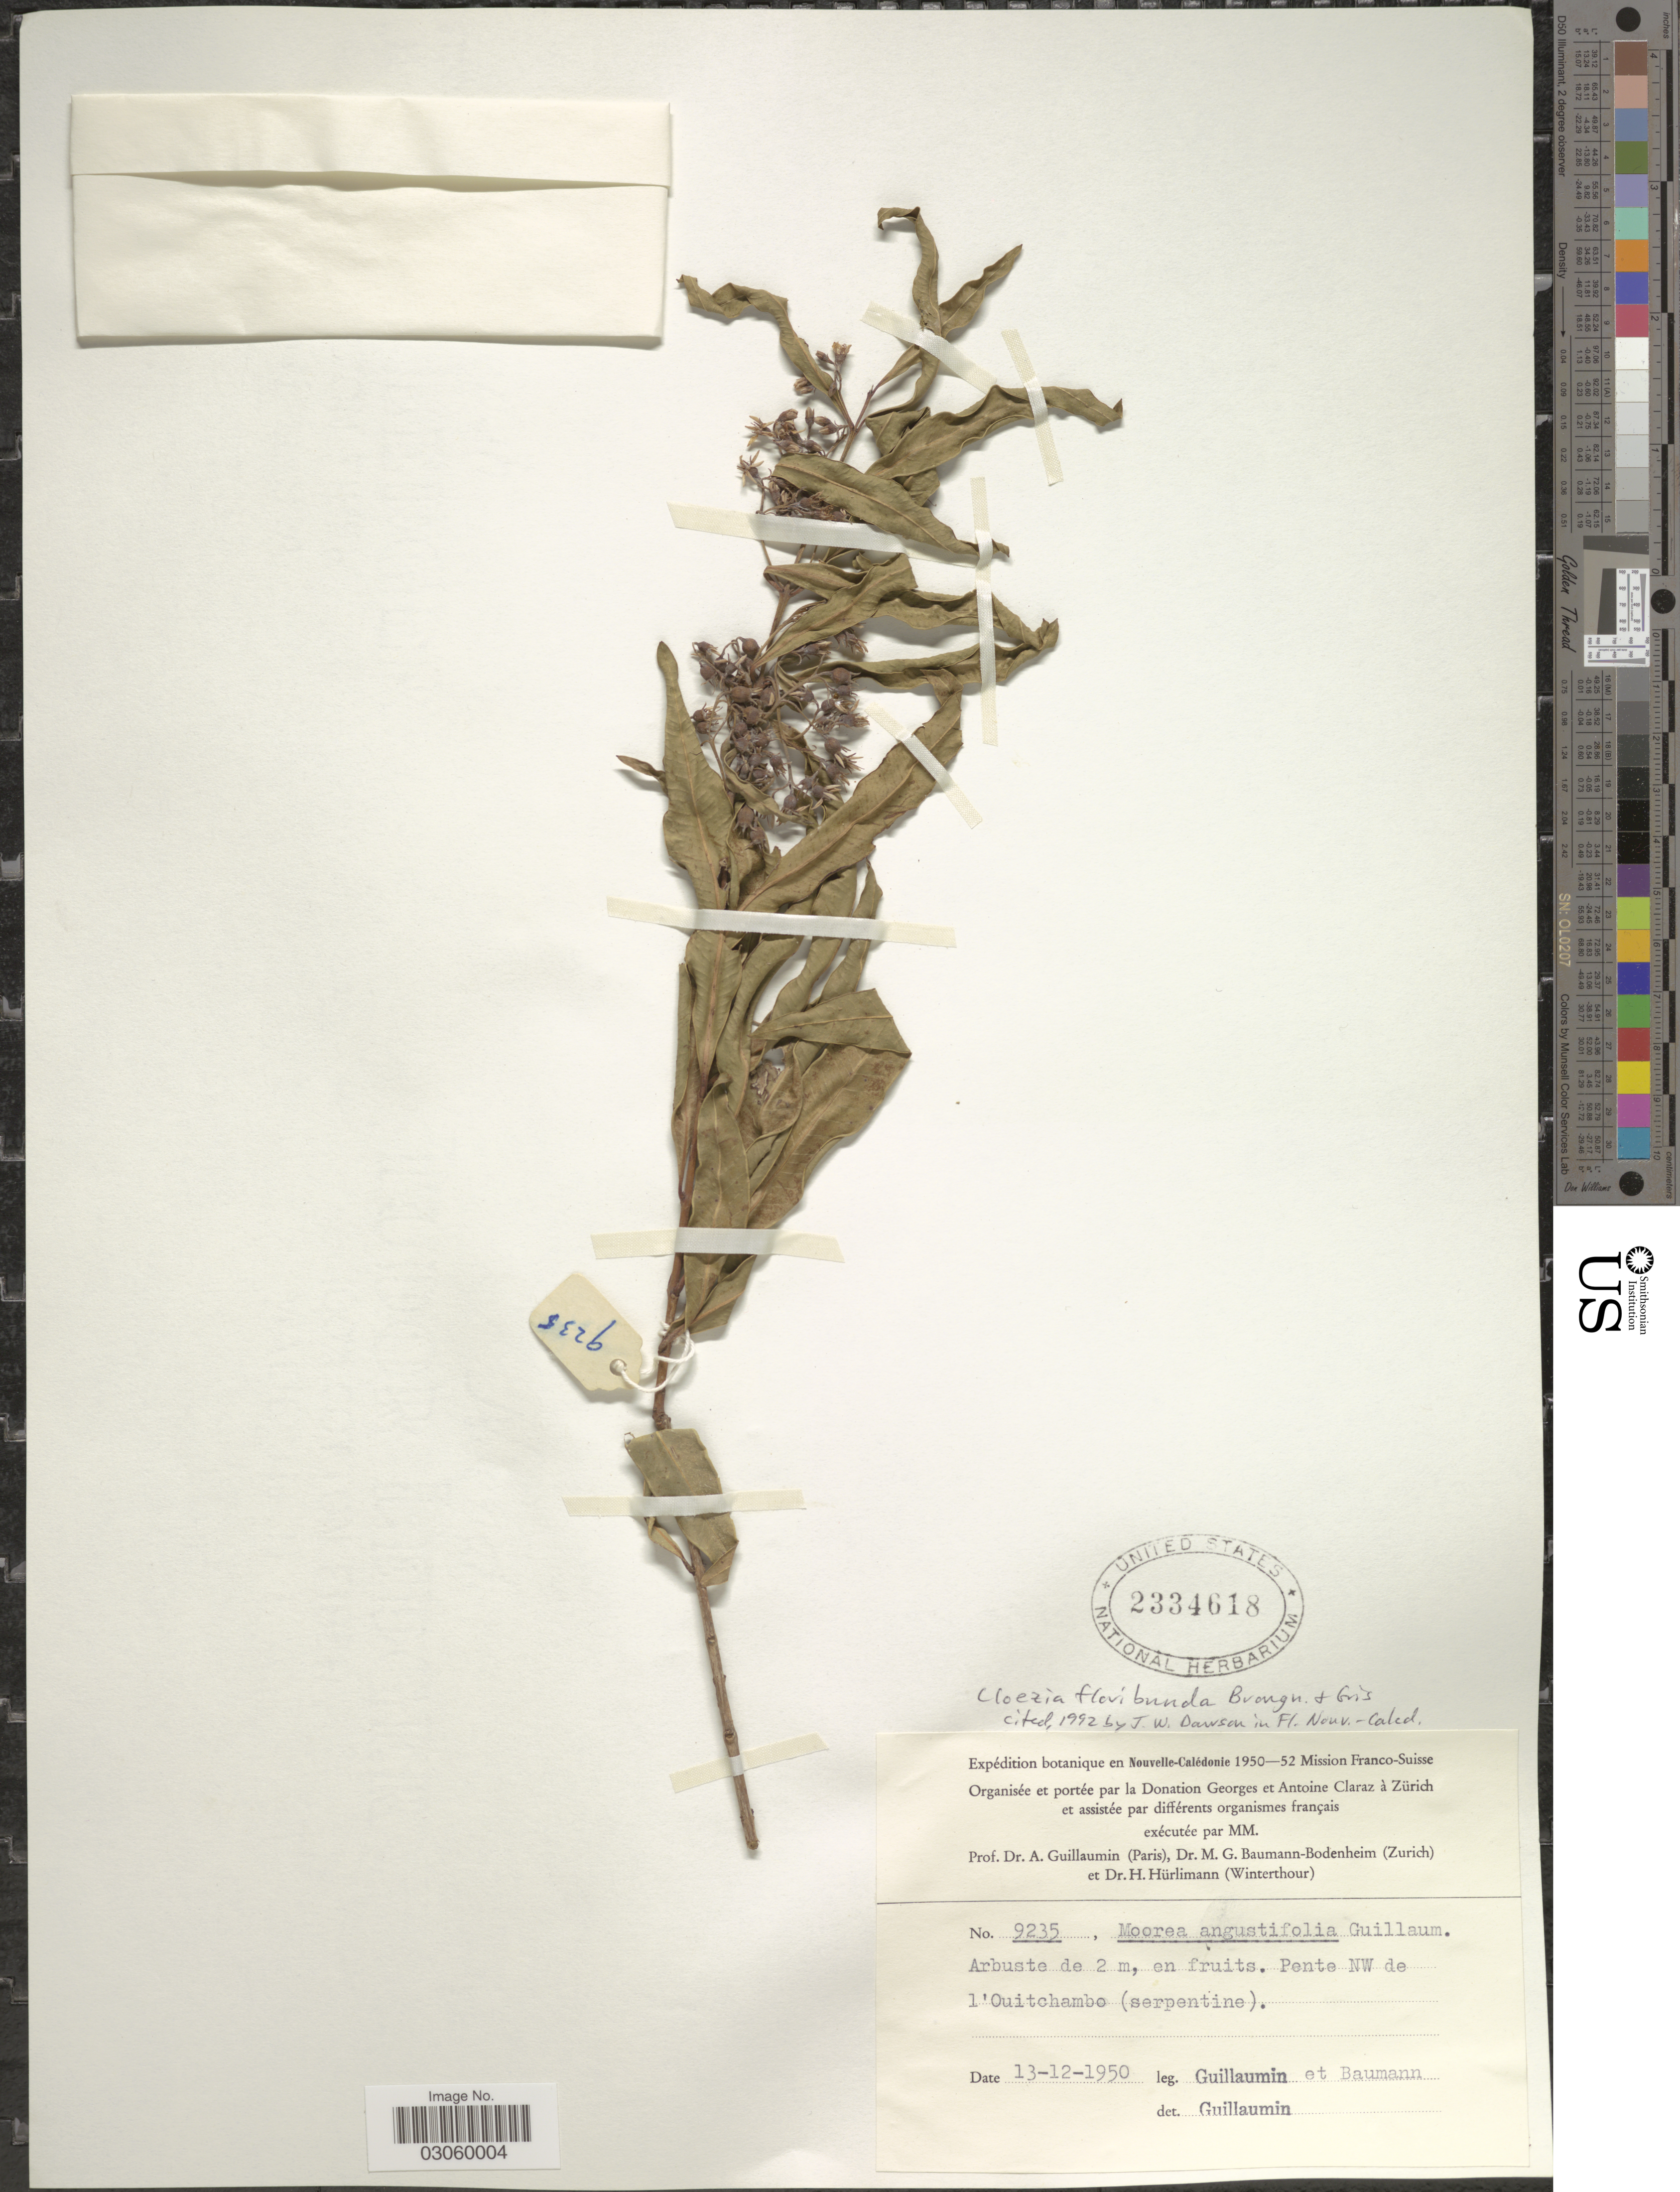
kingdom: Plantae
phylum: Tracheophyta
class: Magnoliopsida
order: Myrtales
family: Myrtaceae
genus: Cloezia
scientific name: Cloezia floribunda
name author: Brongn. & Gris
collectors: A. Guillaumin & M. G. Baumann-Bodenheim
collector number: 9235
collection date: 1950-12-13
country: New Caledonia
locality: Nouvelle-Calédonie, Pente NW de l'Ouitchambo (serpentine).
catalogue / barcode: US 2334618